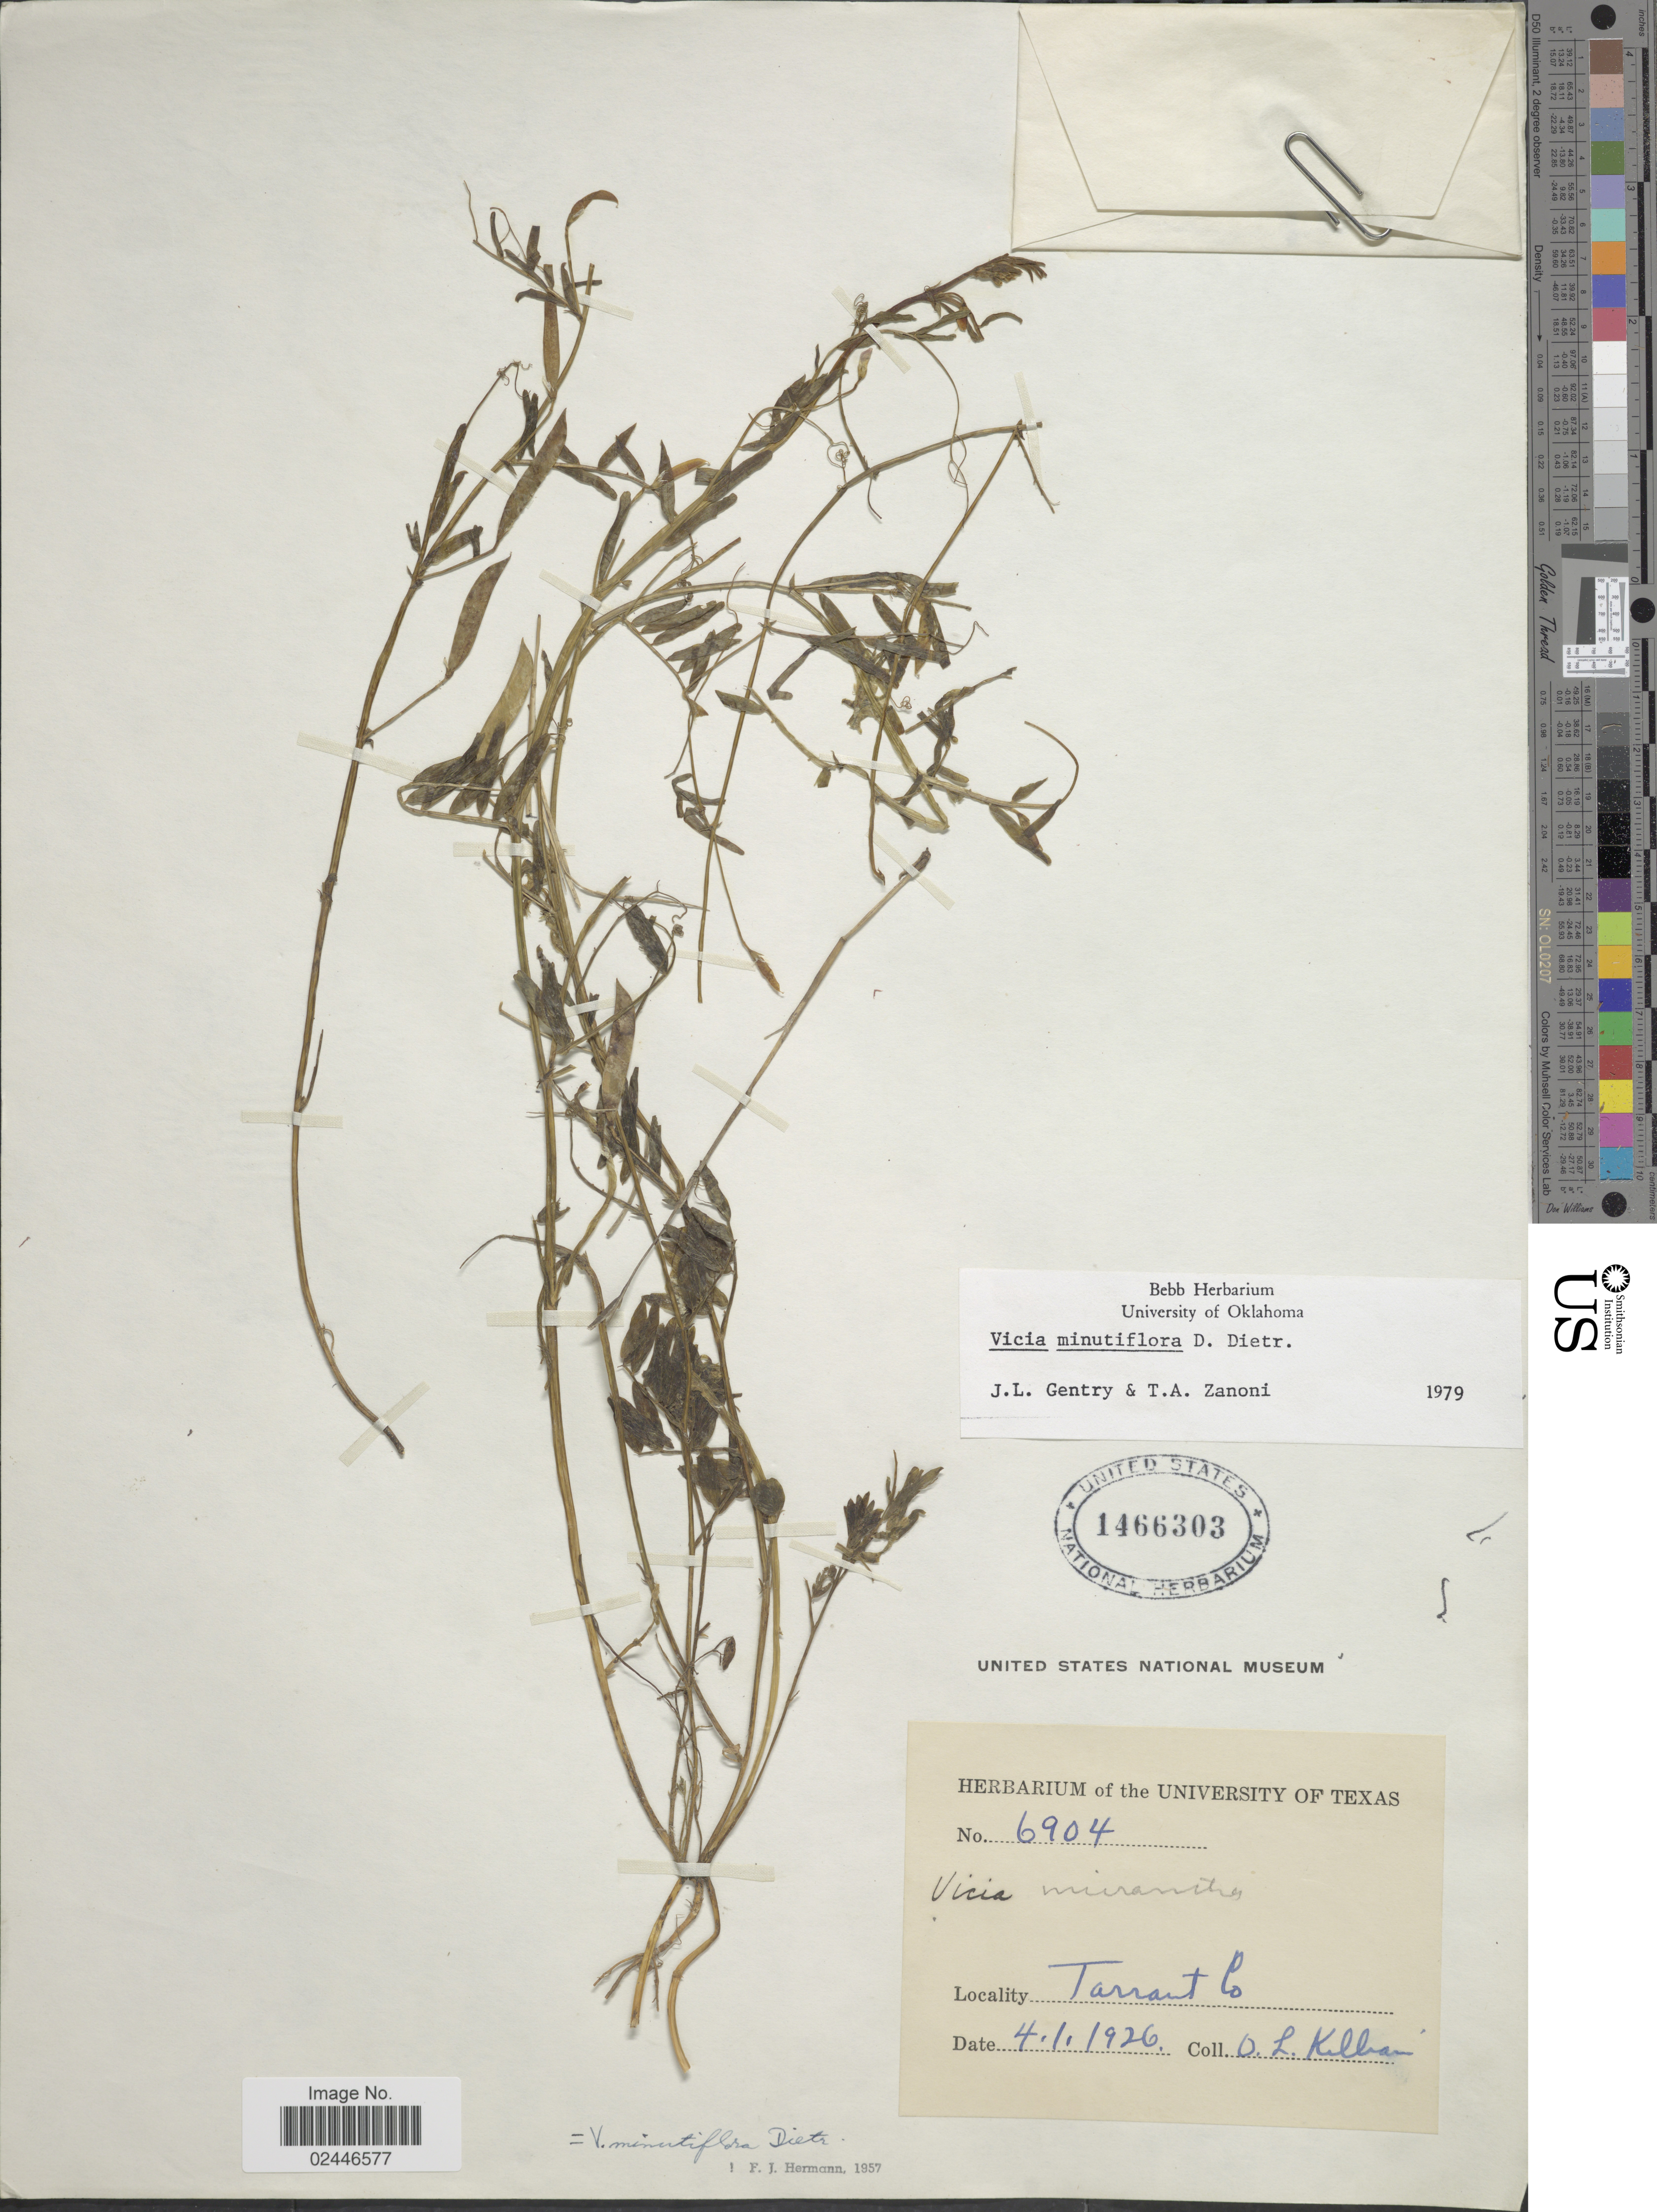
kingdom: Plantae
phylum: Tracheophyta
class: Magnoliopsida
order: Fabales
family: Fabaceae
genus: Vicia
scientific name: Vicia minutiflora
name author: D. Dietr.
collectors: O. Killian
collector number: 6904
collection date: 1926-01-04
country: United States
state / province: Texas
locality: Tarrant Co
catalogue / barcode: US 1466303